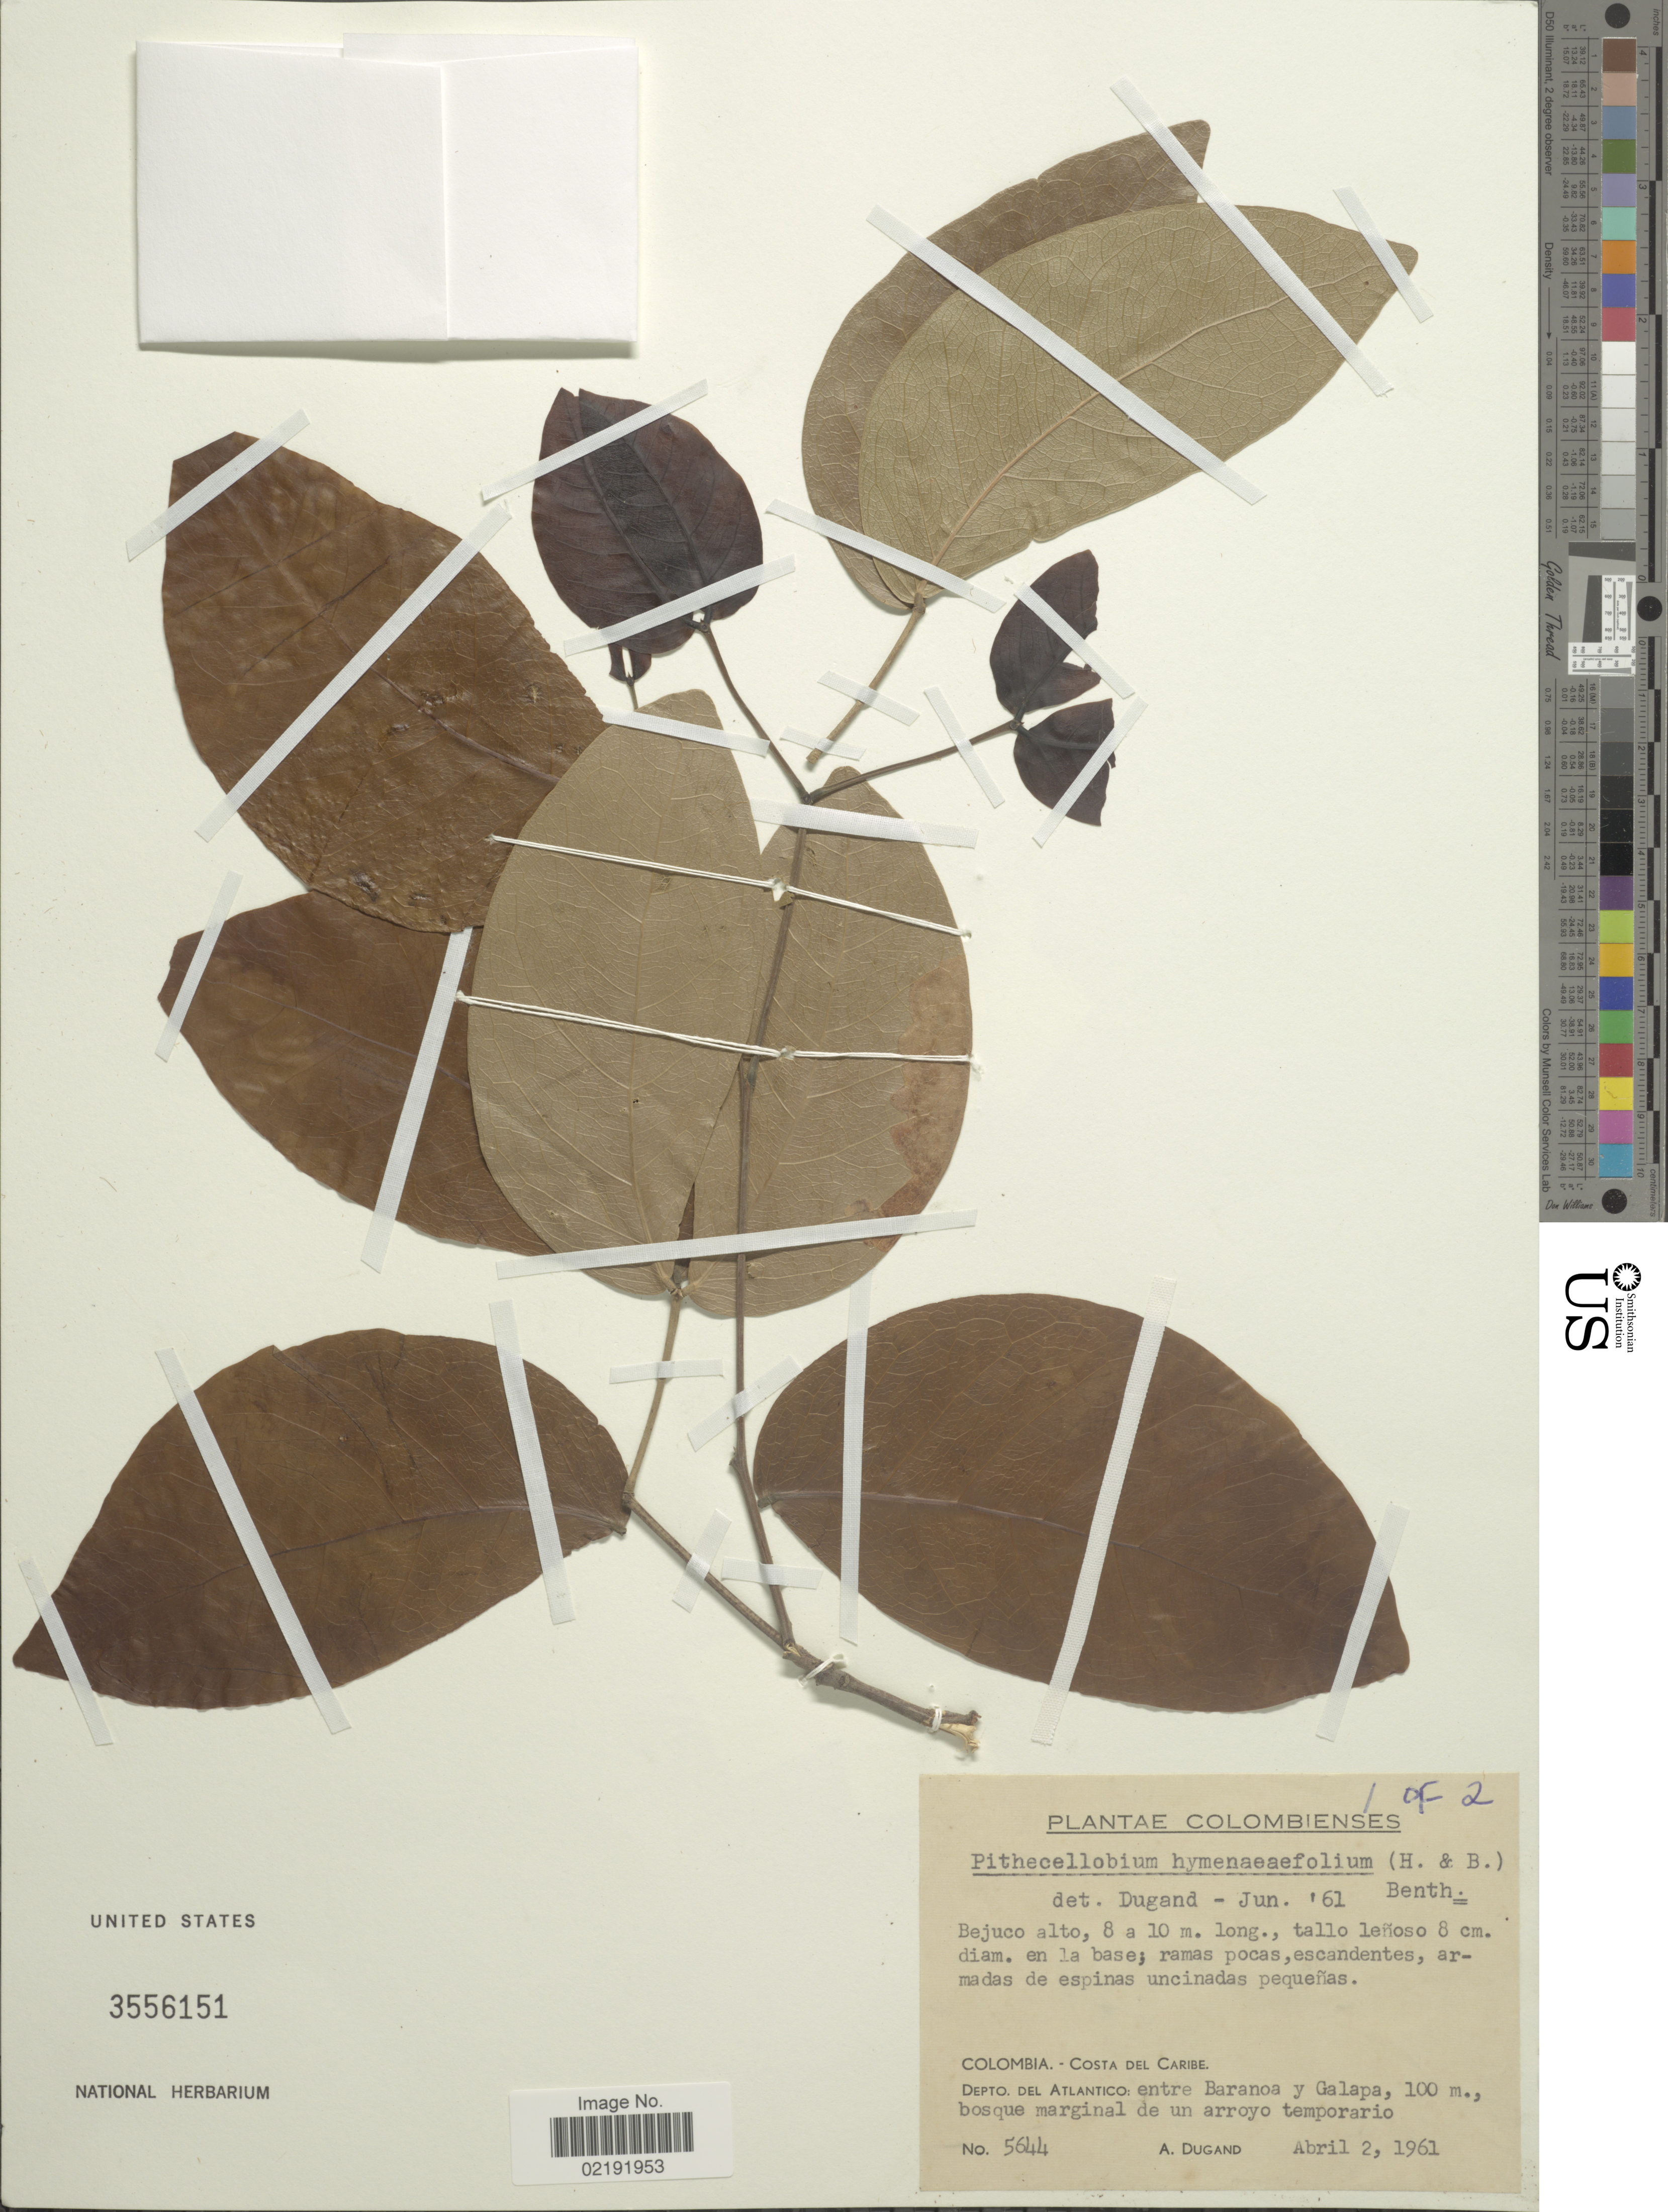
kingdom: Plantae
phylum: Tracheophyta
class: Magnoliopsida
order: Fabales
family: Fabaceae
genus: Pithecellobium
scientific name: Pithecellobium hymenaeifolium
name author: (Humb. & Bonpl. ex Willd.) Benth.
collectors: A. Dugand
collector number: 5644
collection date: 1961-04-02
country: Colombia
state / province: Atlántico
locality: Colombia. - Costa del Caribe. Depto. del Atlantico: entre Baranoa y Galapa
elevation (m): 100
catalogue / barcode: US 3556151